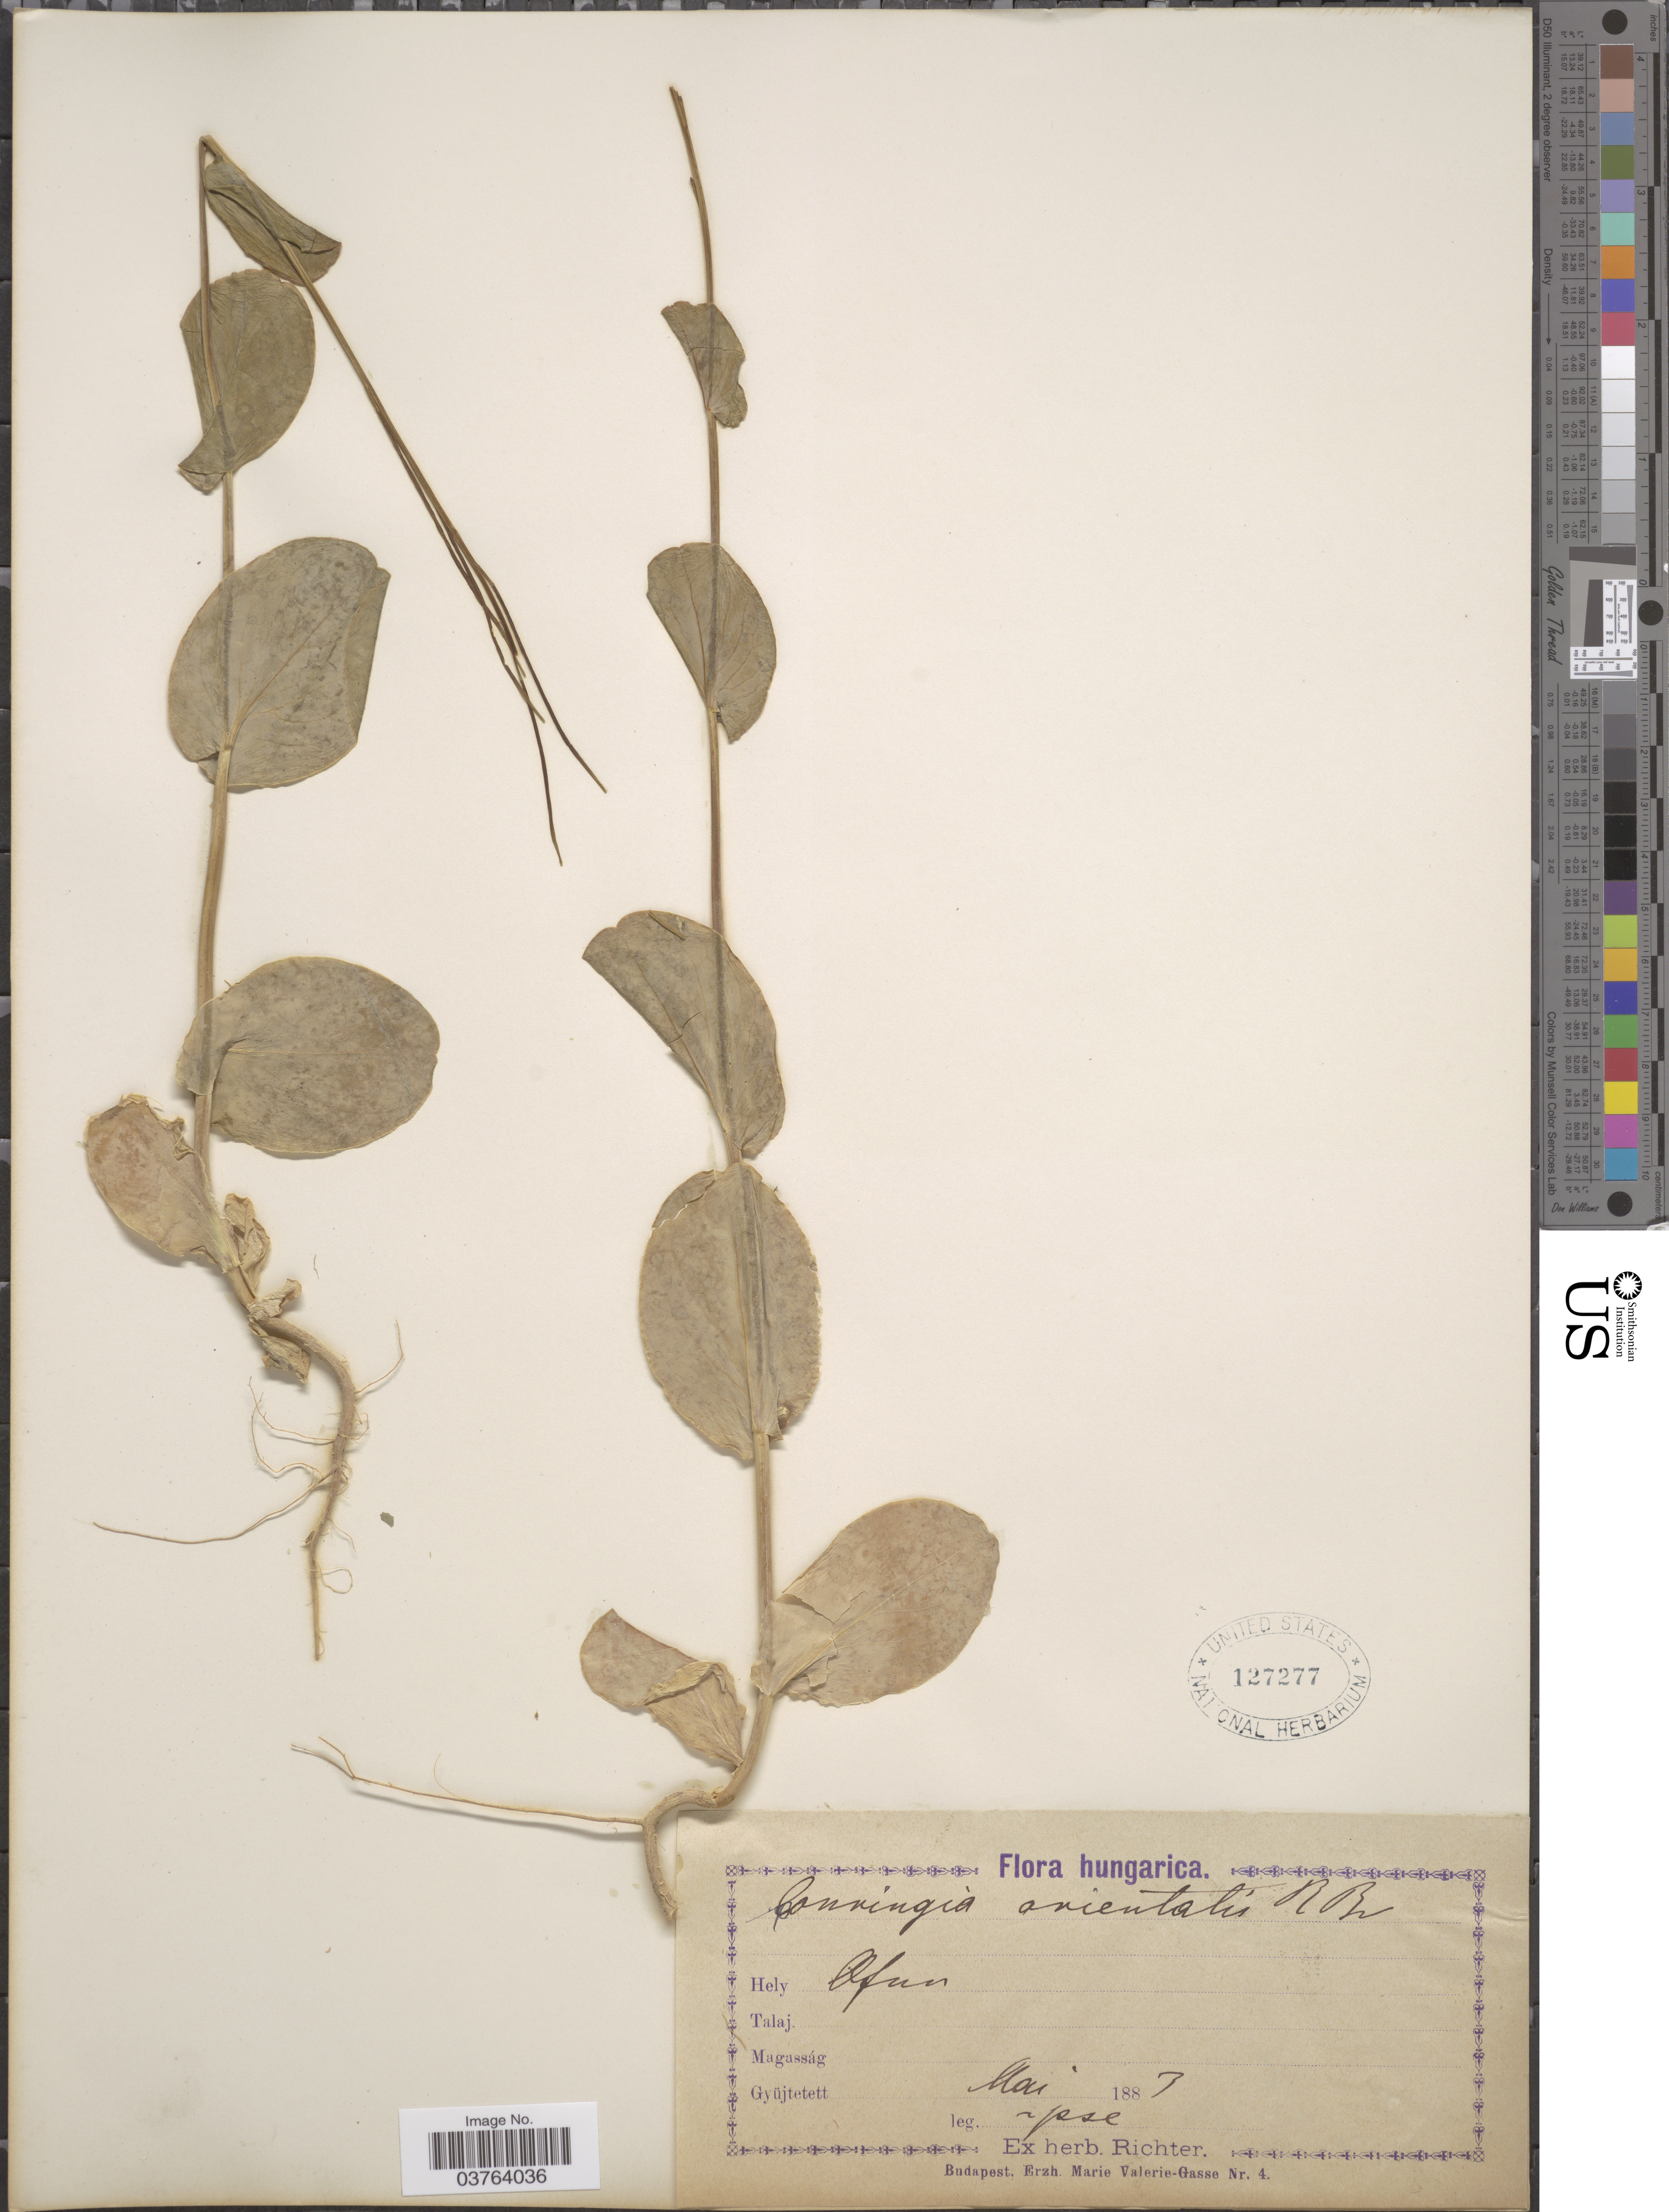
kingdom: Plantae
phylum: Tracheophyta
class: Magnoliopsida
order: Brassicales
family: Brassicaceae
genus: Conringia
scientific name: Conringia orientalis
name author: (L.) C. Presl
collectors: -- Richter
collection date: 1883-05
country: Hungary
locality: Ofun.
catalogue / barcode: US 127277